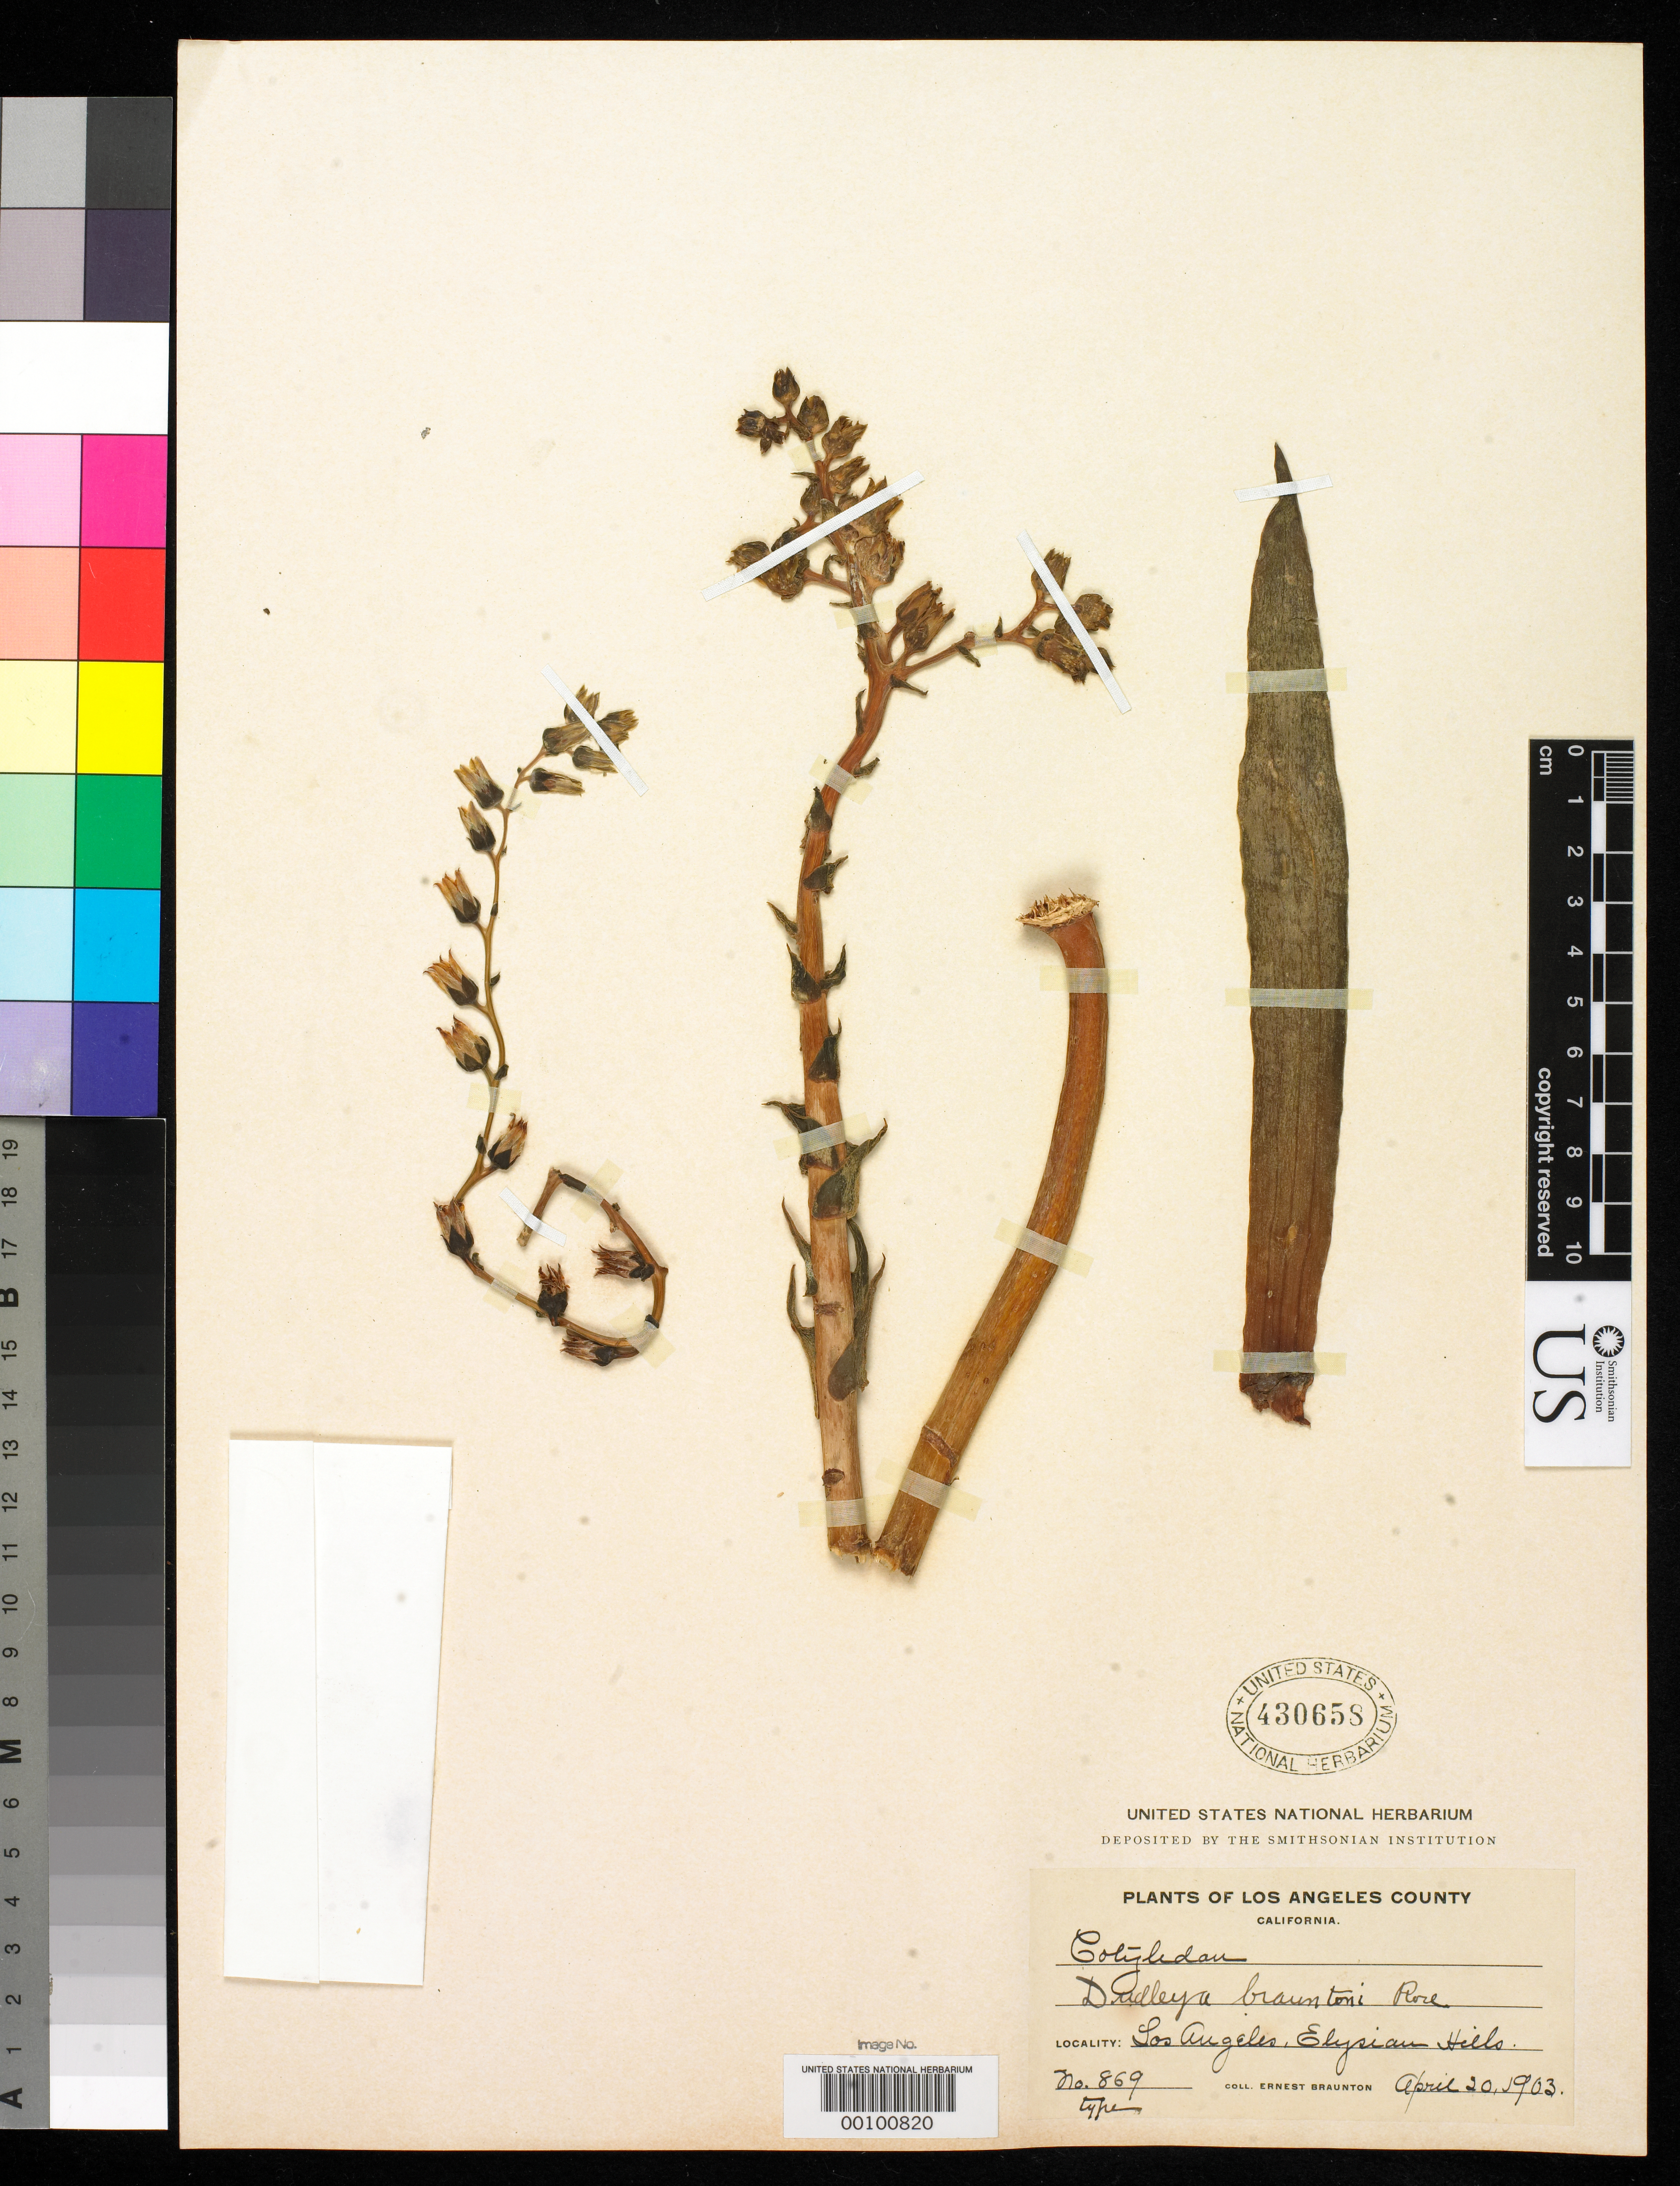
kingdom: Plantae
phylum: Tracheophyta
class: Magnoliopsida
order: Saxifragales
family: Crassulaceae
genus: Dudleya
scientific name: Dudleya brauntonii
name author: Rose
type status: Syntype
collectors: E. Braunton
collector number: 869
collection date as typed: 20 Apr 1903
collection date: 1903-04-20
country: United States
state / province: California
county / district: Los Angeles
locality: Elysian Hills, Los Angeles.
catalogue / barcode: US 430658